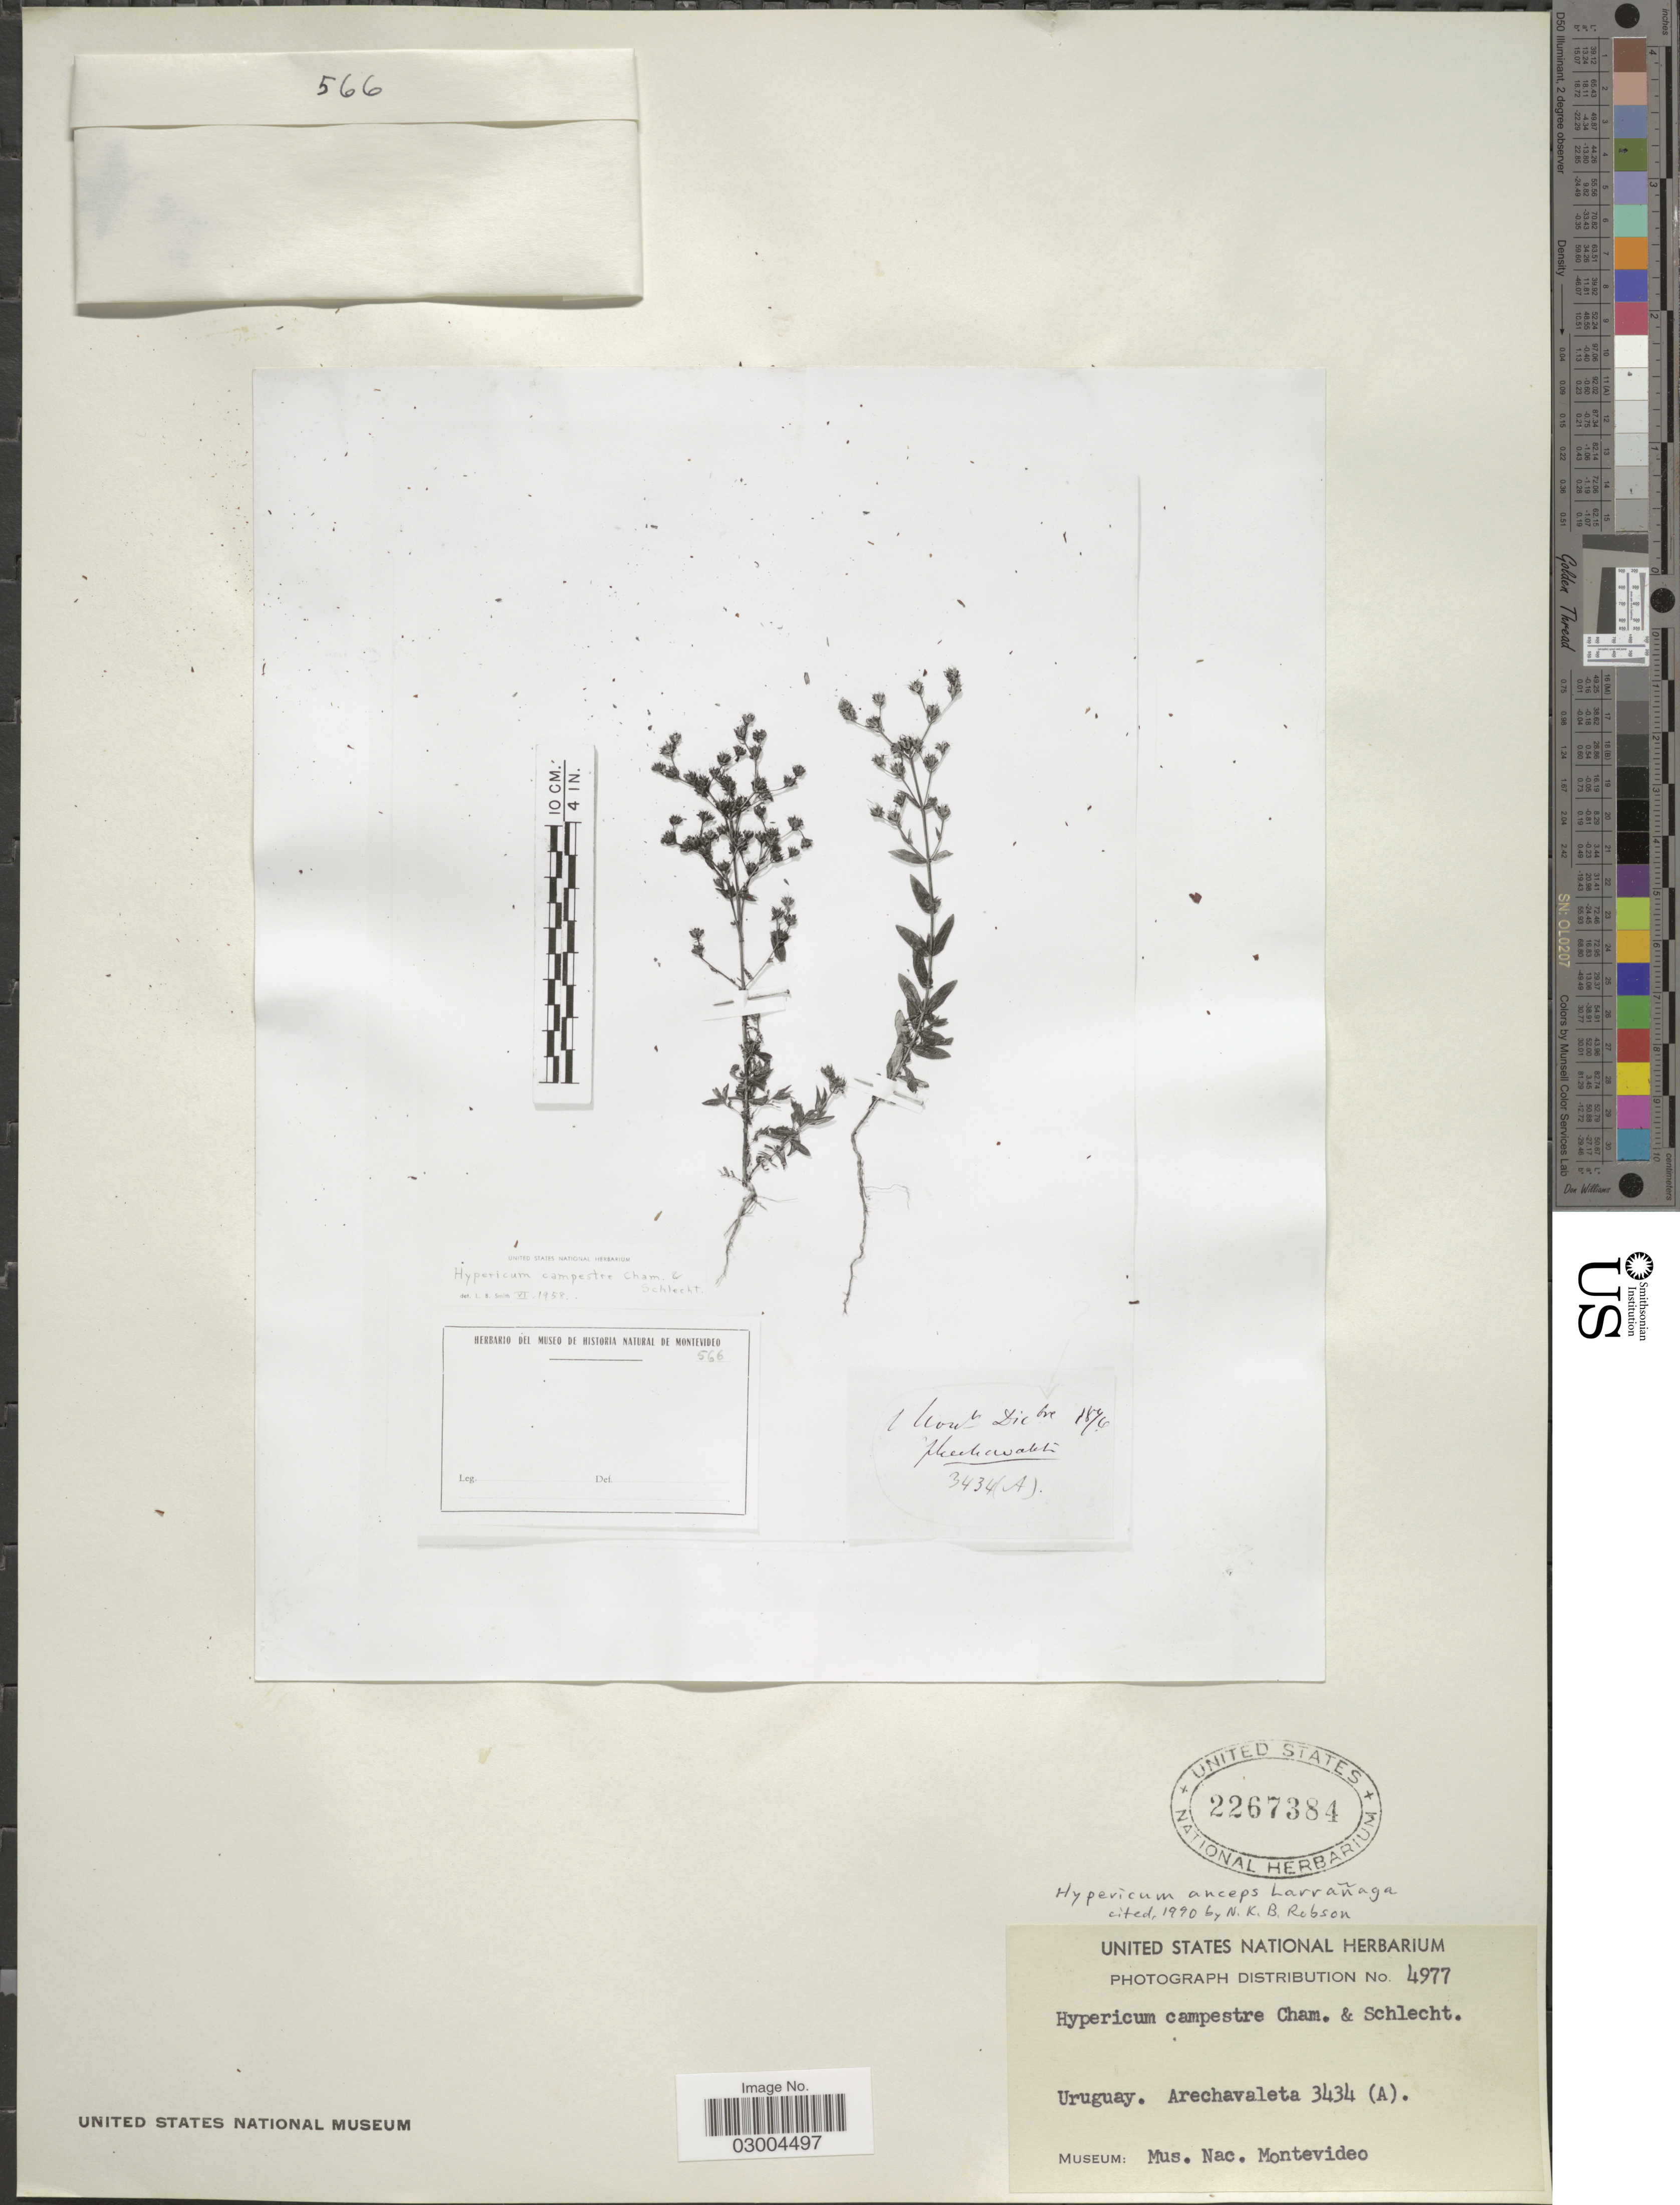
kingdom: Plantae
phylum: Tracheophyta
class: Magnoliopsida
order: Malpighiales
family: Hypericaceae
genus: Hypericum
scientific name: Hypericum anceps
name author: Larrañaga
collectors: J. Arechavaleta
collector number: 3434(A)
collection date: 1876-08/1876-12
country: Uruguay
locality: Heuchawalet [interpreted] [unsure placement]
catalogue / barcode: US 2267384